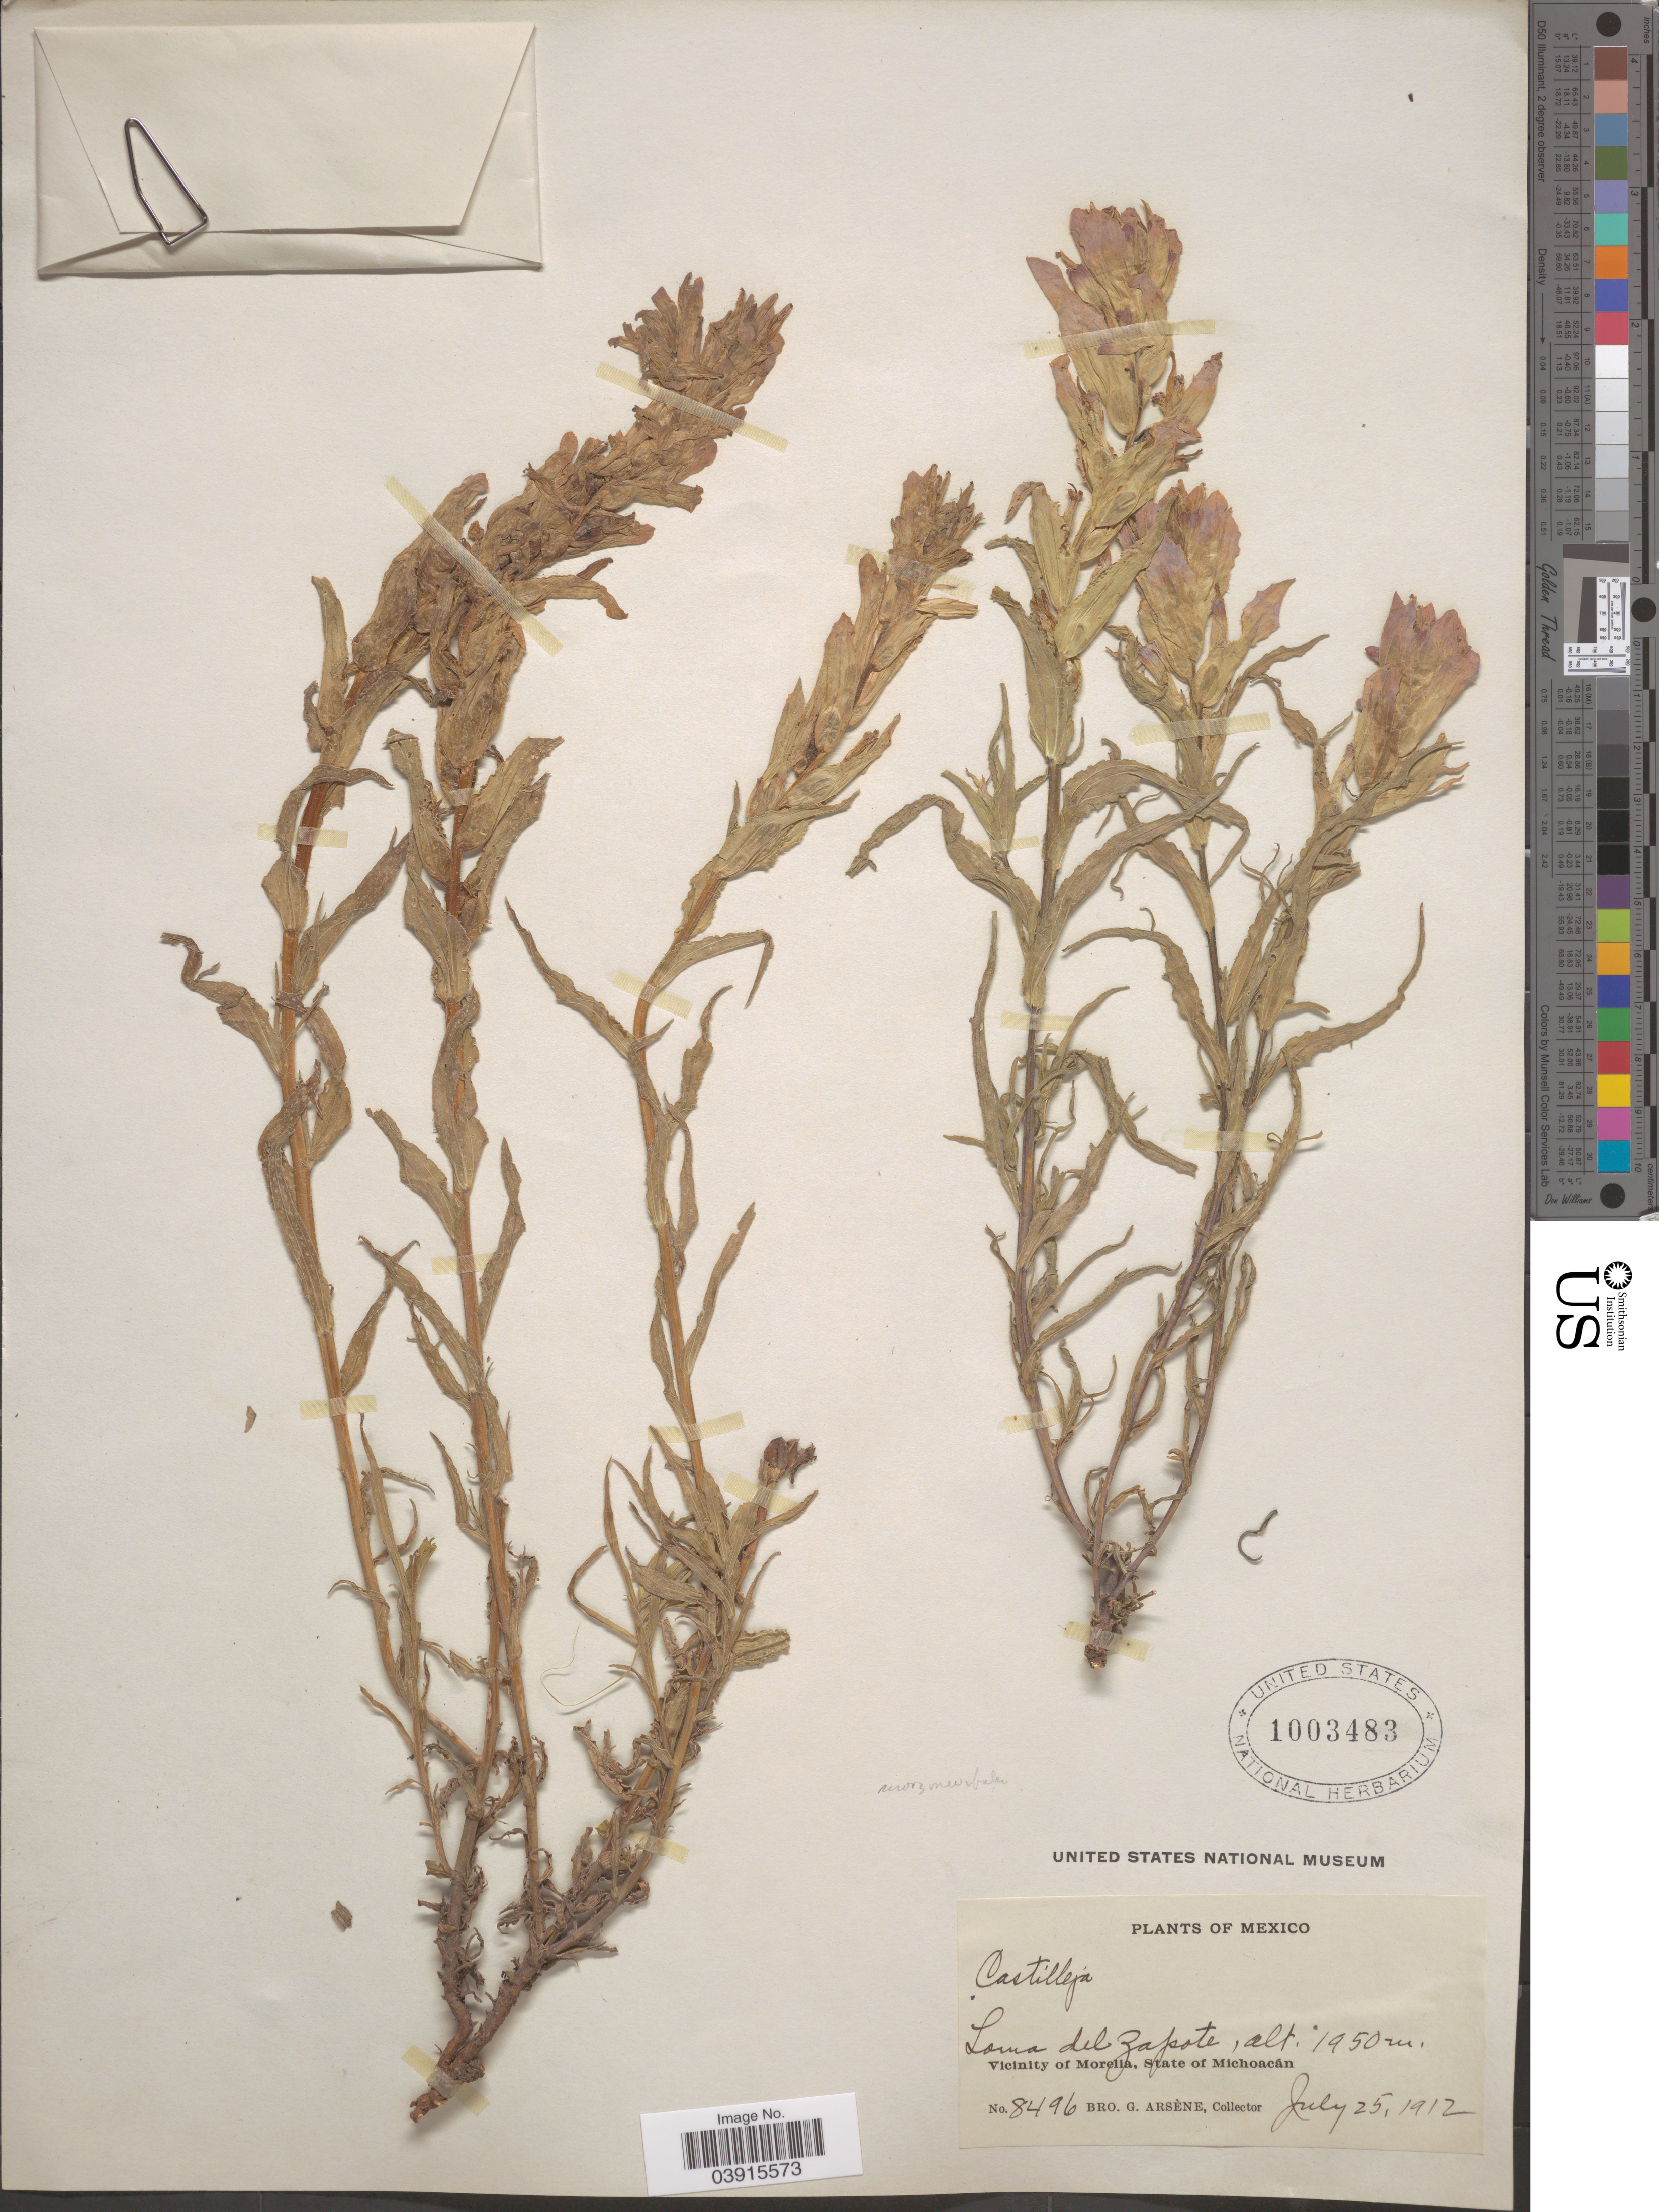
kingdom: Plantae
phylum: Tracheophyta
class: Magnoliopsida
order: Lamiales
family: Orobanchaceae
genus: Castilleja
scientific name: Castilleja scorzonerifolia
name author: Kunth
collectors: Bro. G. Arsène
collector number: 8496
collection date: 1912-07-25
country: Mexico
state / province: Michoacán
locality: Loma del Zapote. Vicinity of Morelia.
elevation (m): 1950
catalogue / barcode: US 1003483